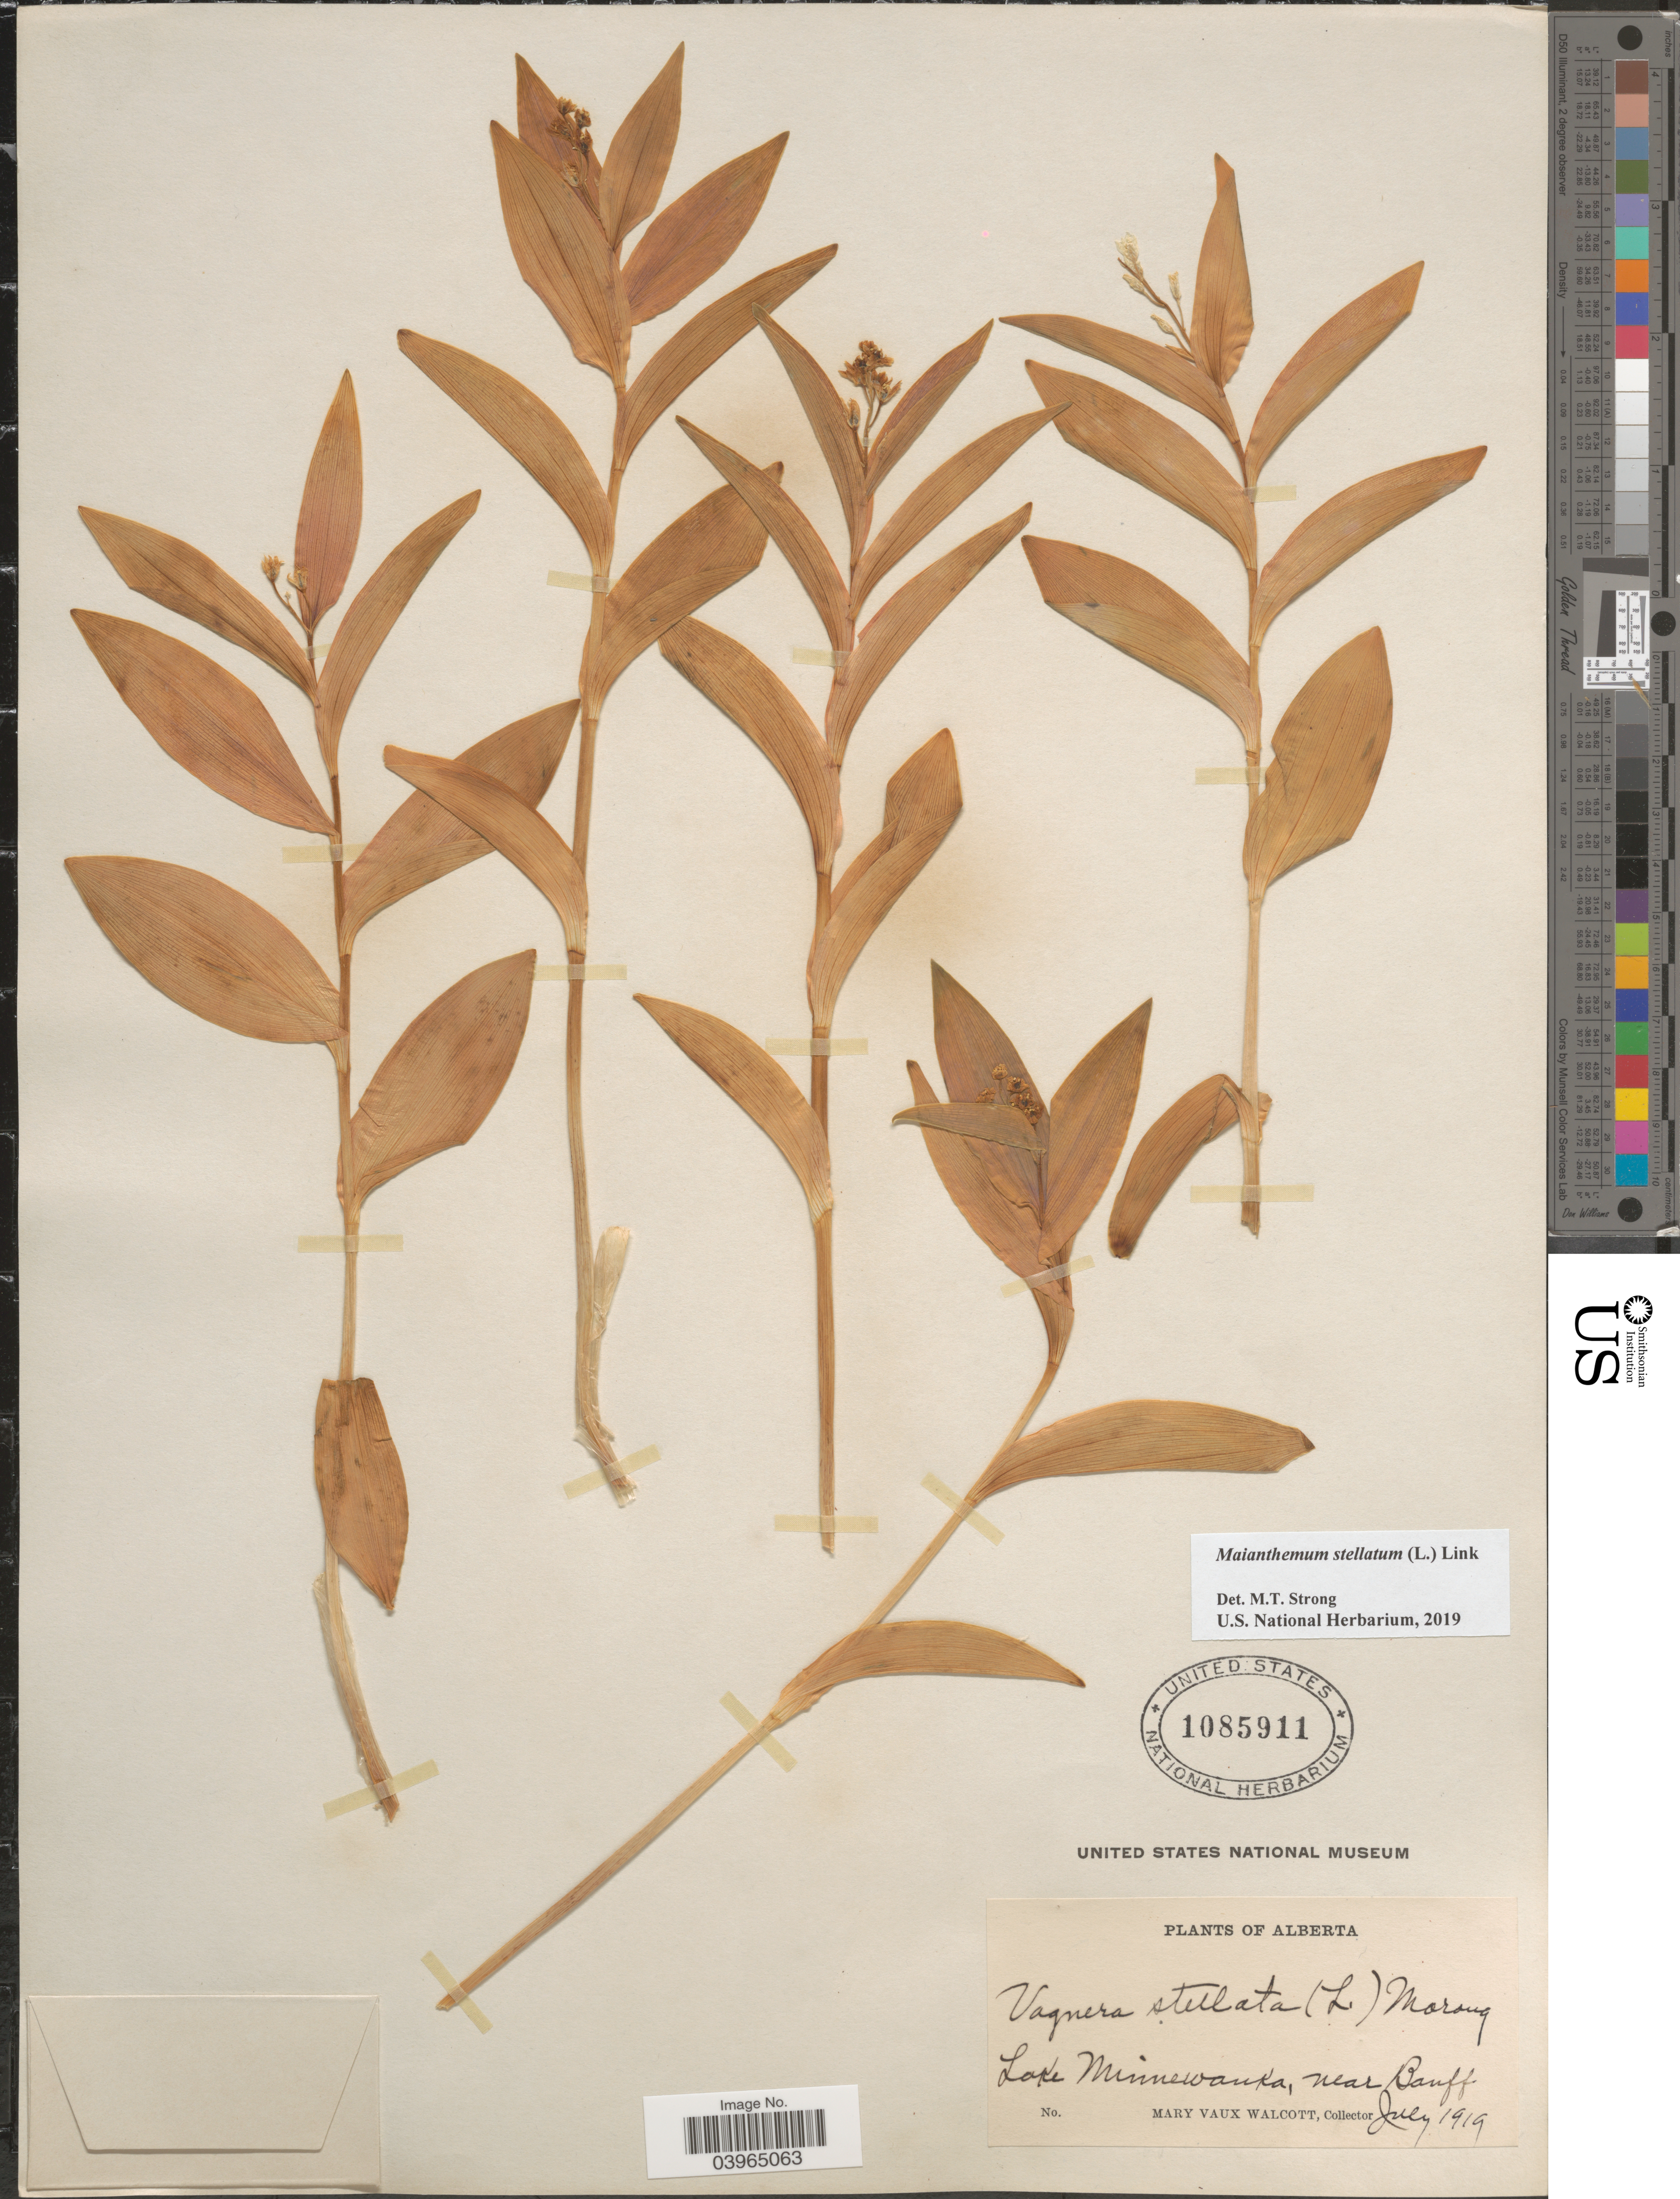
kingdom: Plantae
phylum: Tracheophyta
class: Liliopsida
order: Asparagales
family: Asparagaceae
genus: Maianthemum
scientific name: Maianthemum stellatum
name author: (L.) Link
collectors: M. Walcott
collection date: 1919-07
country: Canada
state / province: Alberta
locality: Lake Minnewanka, near Banff.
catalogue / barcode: US 1085911